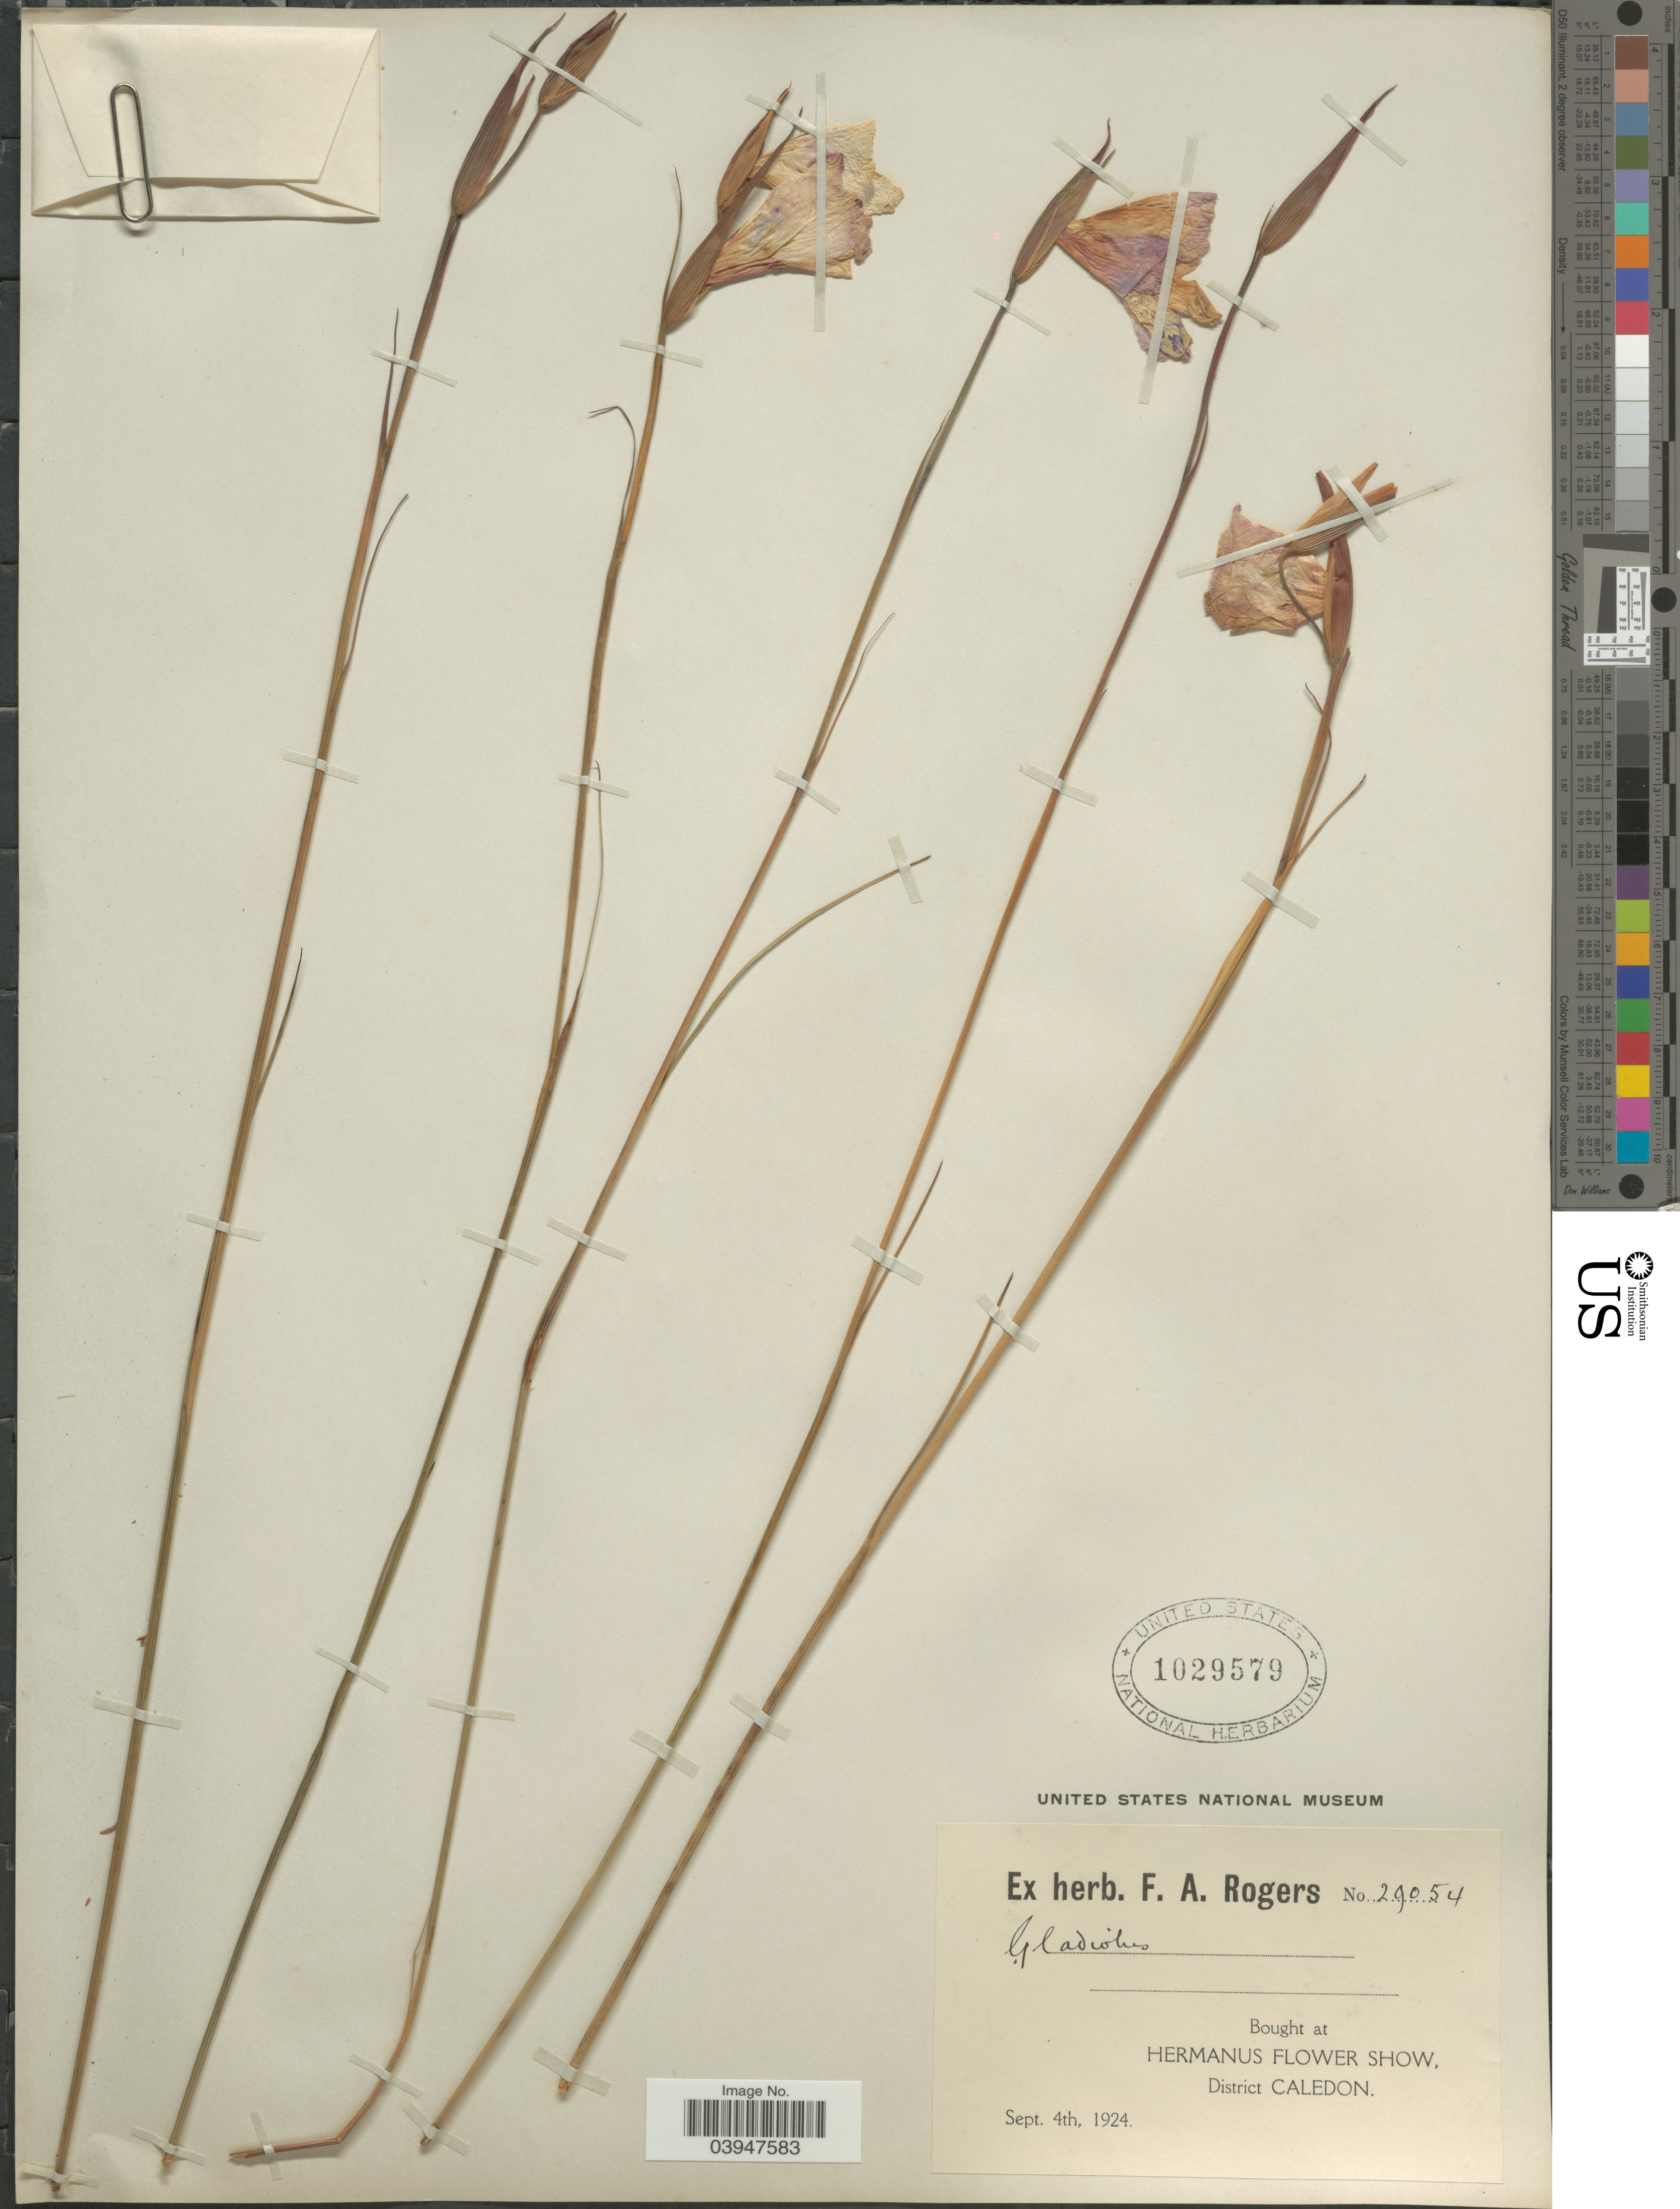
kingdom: Plantae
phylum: Tracheophyta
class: Liliopsida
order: Asparagales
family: Iridaceae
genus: Gladiolus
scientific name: Gladiolus sp.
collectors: ex herb. F. A. Rogers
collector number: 29054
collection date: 1924-09-04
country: South Africa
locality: Hermanus Flower Show, District Caledon.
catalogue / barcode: US 1029579